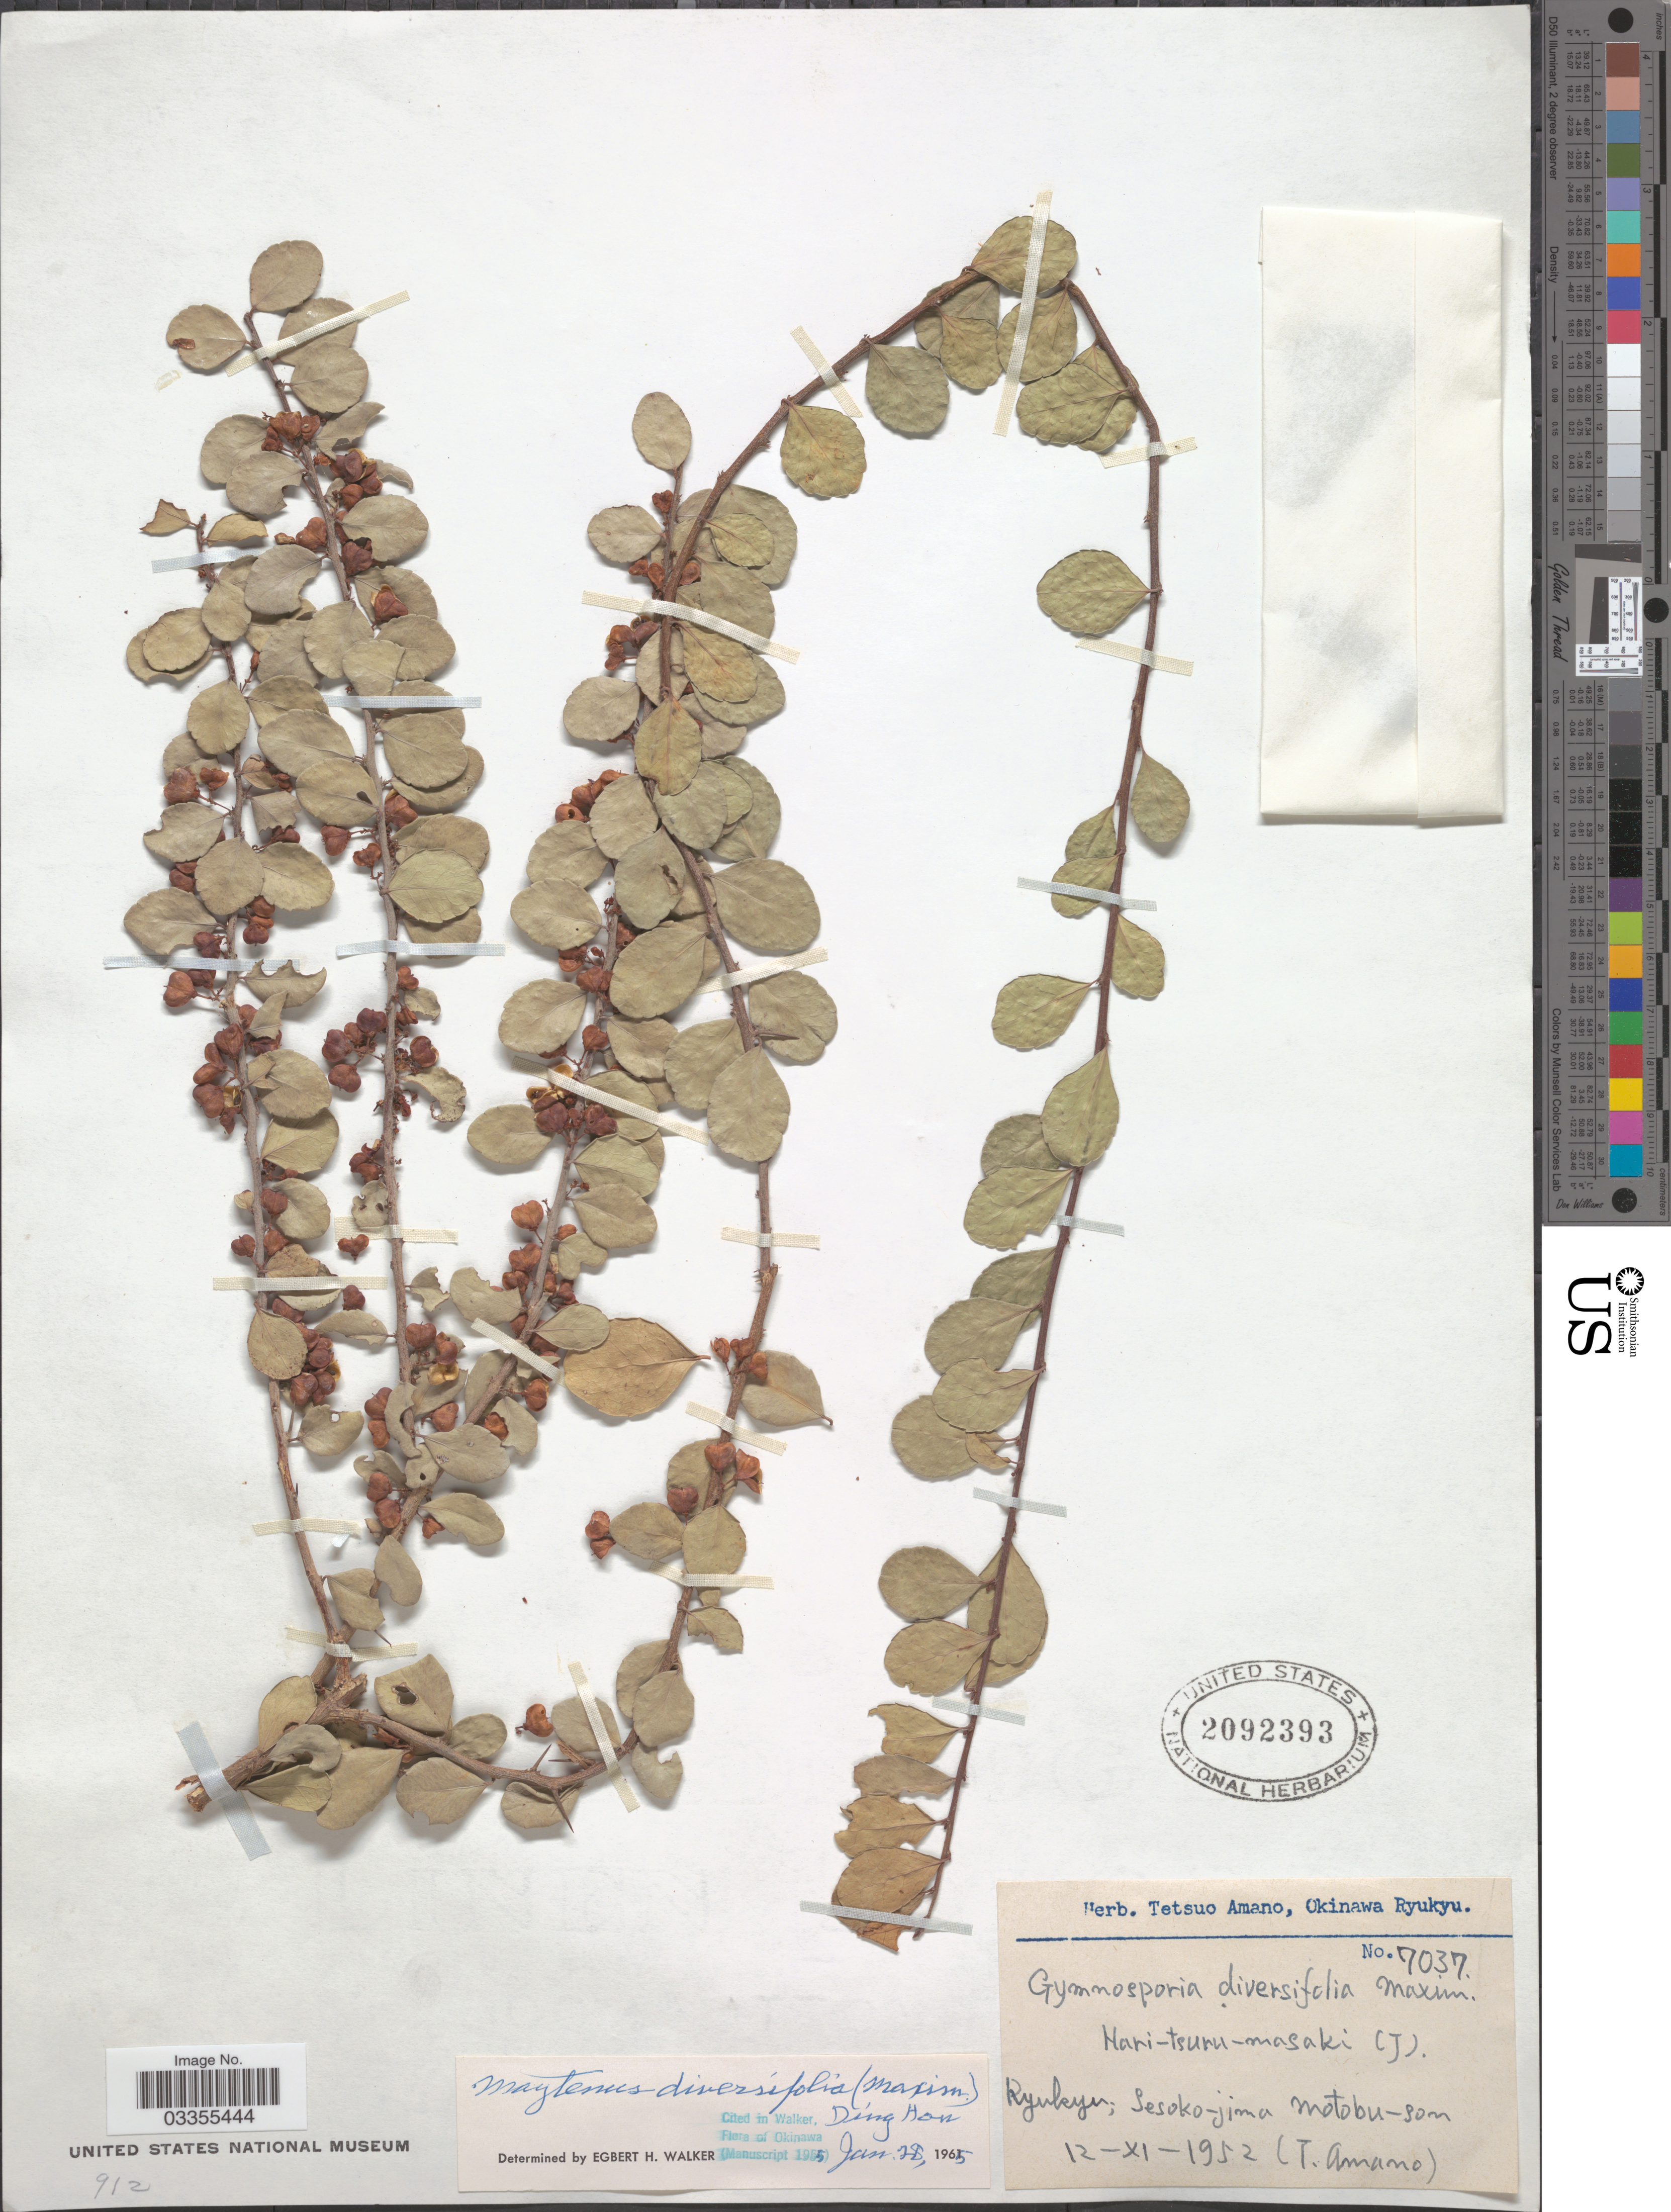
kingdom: Plantae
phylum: Tracheophyta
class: Magnoliopsida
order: Celastrales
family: Celastraceae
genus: Gymnosporia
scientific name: Gymnosporia diversifolia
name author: Maxim.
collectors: T. Amano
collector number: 7037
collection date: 1952-11-12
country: Japan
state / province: Okinawa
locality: Ryukyu: Sesoko-jima Motobu-son.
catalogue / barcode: US 2092393